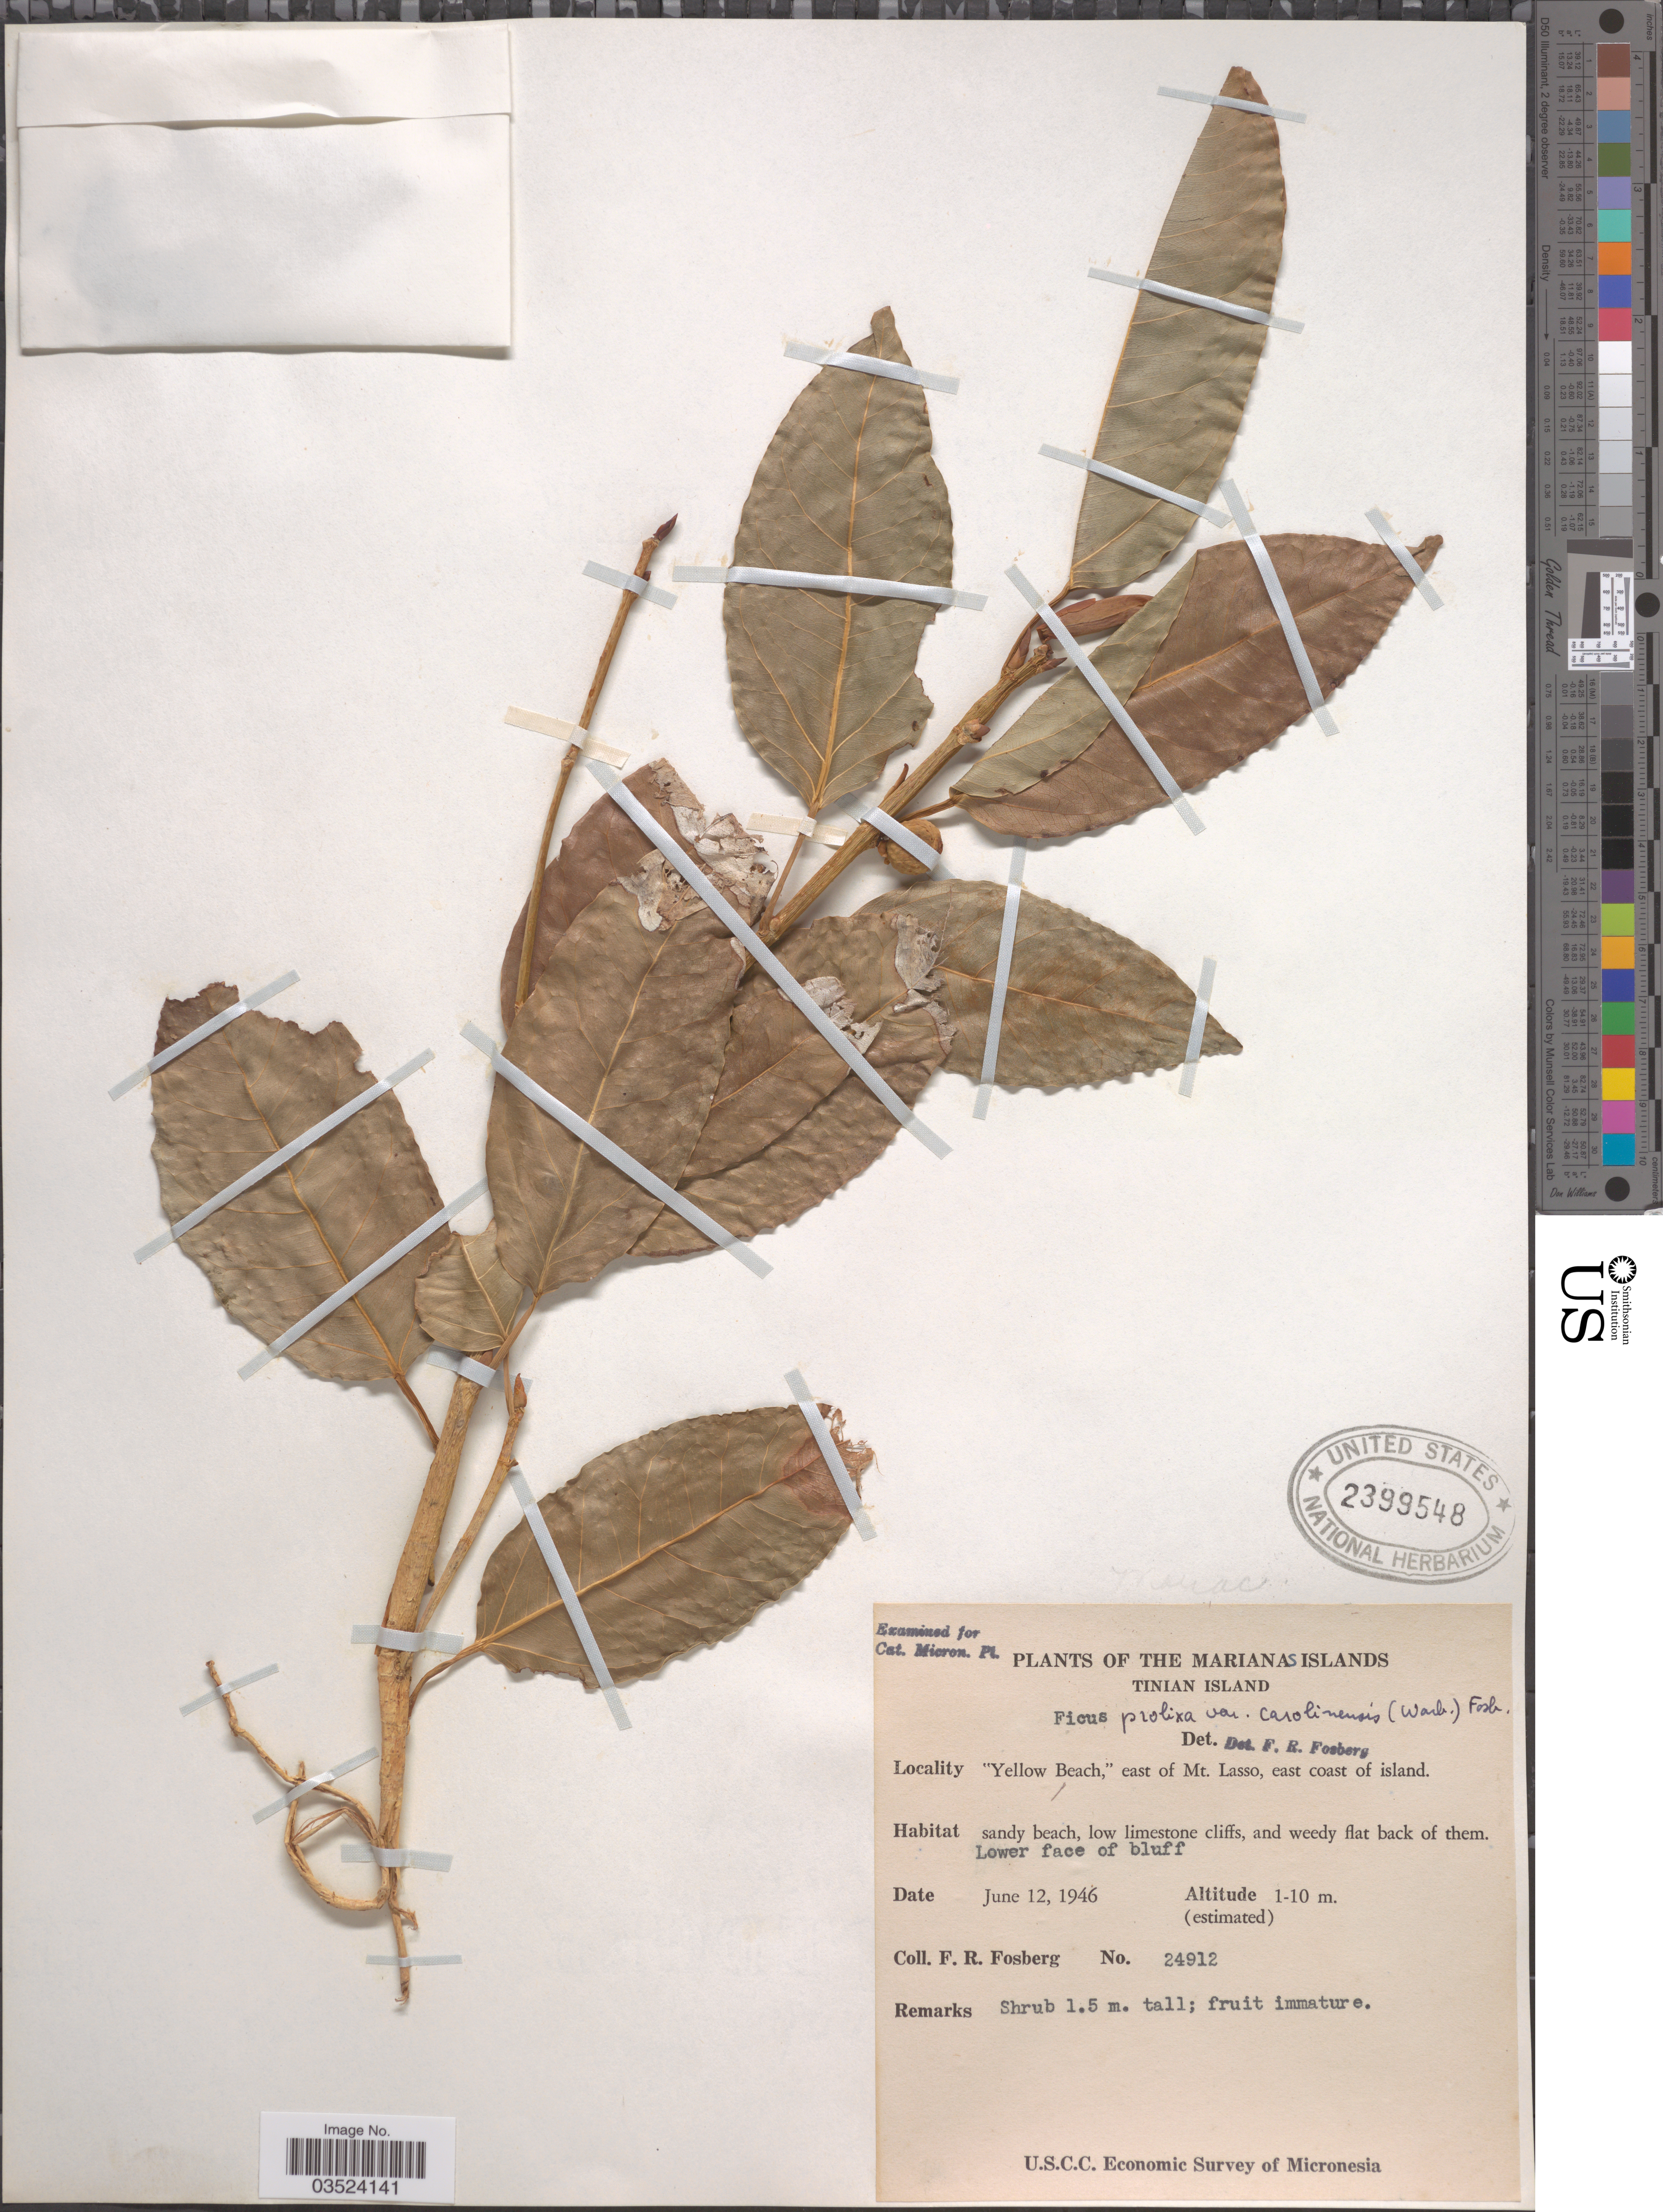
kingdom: Plantae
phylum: Tracheophyta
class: Magnoliopsida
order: Rosales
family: Moraceae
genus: Ficus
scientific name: Ficus prolixa var. carolinensis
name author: (Warb.) Fosberg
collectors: F. R. Fosberg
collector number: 24912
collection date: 1946-06-12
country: Northern Mariana Islands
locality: The Marianas Islands. Tinian Island. "Yellow Beach," east of Mt. Lasso, east coast of island.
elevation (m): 1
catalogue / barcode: US 2399548